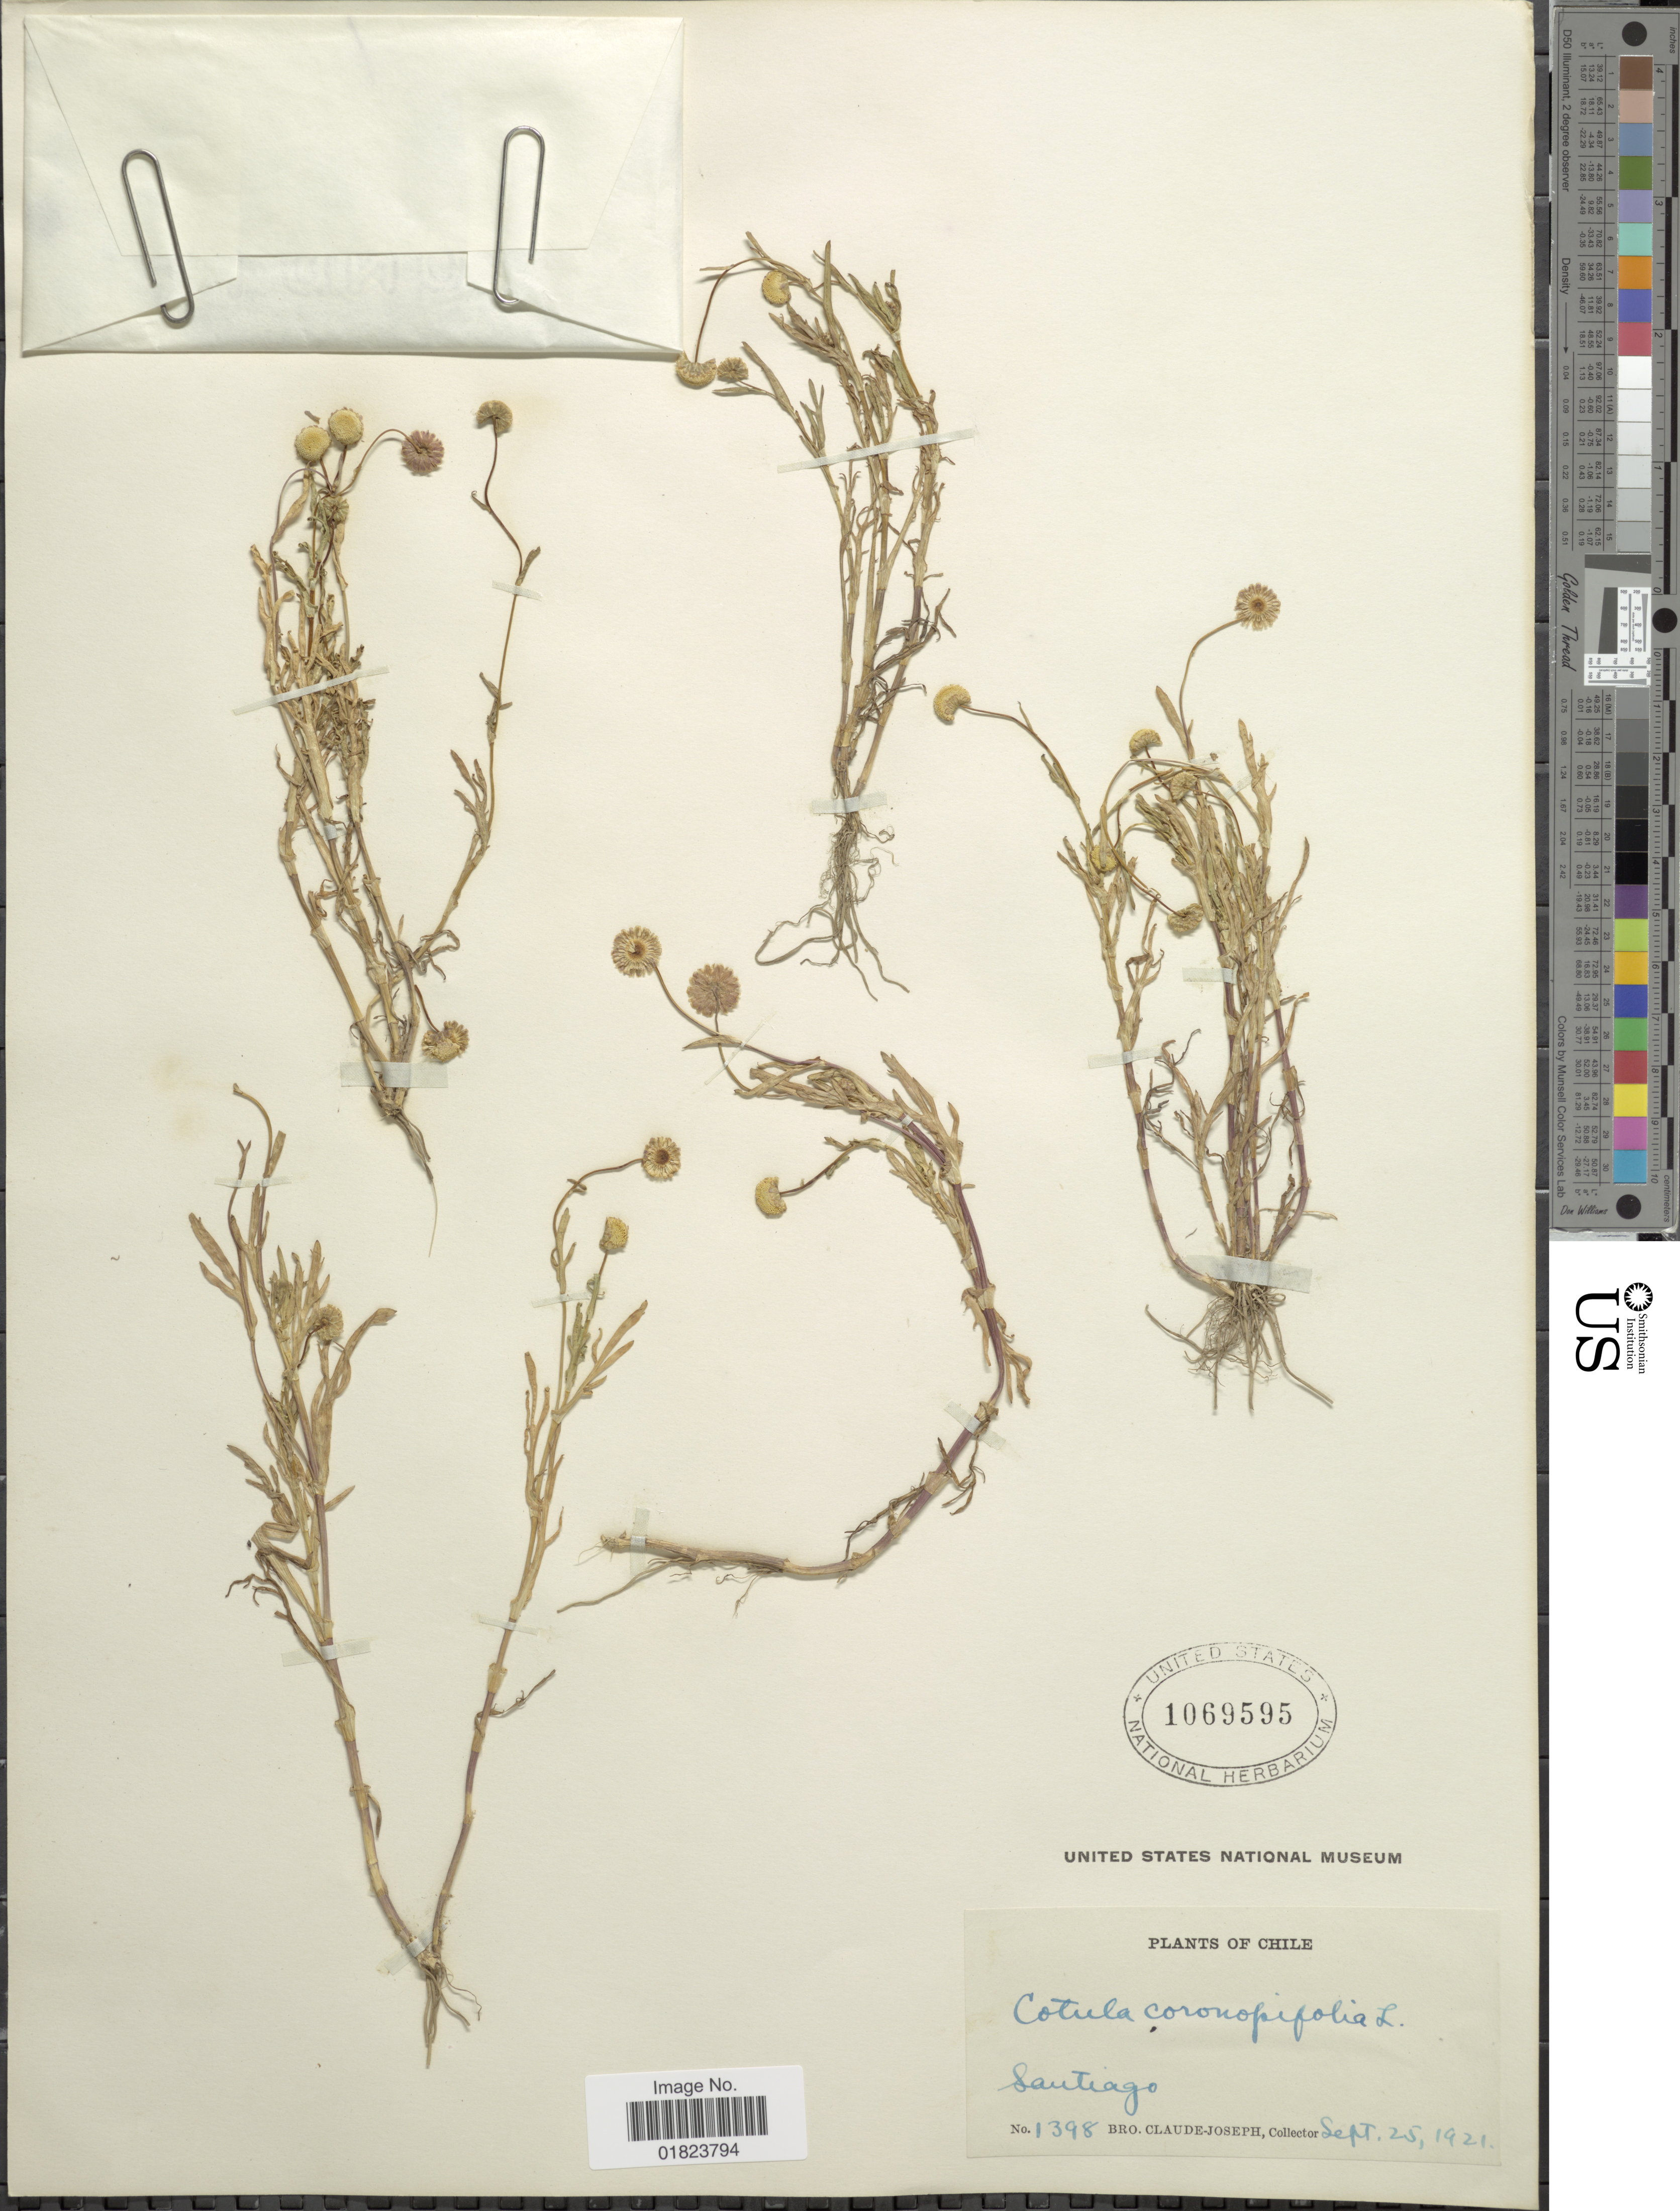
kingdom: Plantae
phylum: Tracheophyta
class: Magnoliopsida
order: Asterales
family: Asteraceae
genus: Cotula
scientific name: Cotula coronopifolia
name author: L.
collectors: Bro. Claude-Joseph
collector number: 1398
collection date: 1921-09-25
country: Chile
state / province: Región Metropolitana (RM)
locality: Santiago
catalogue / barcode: US 1069595